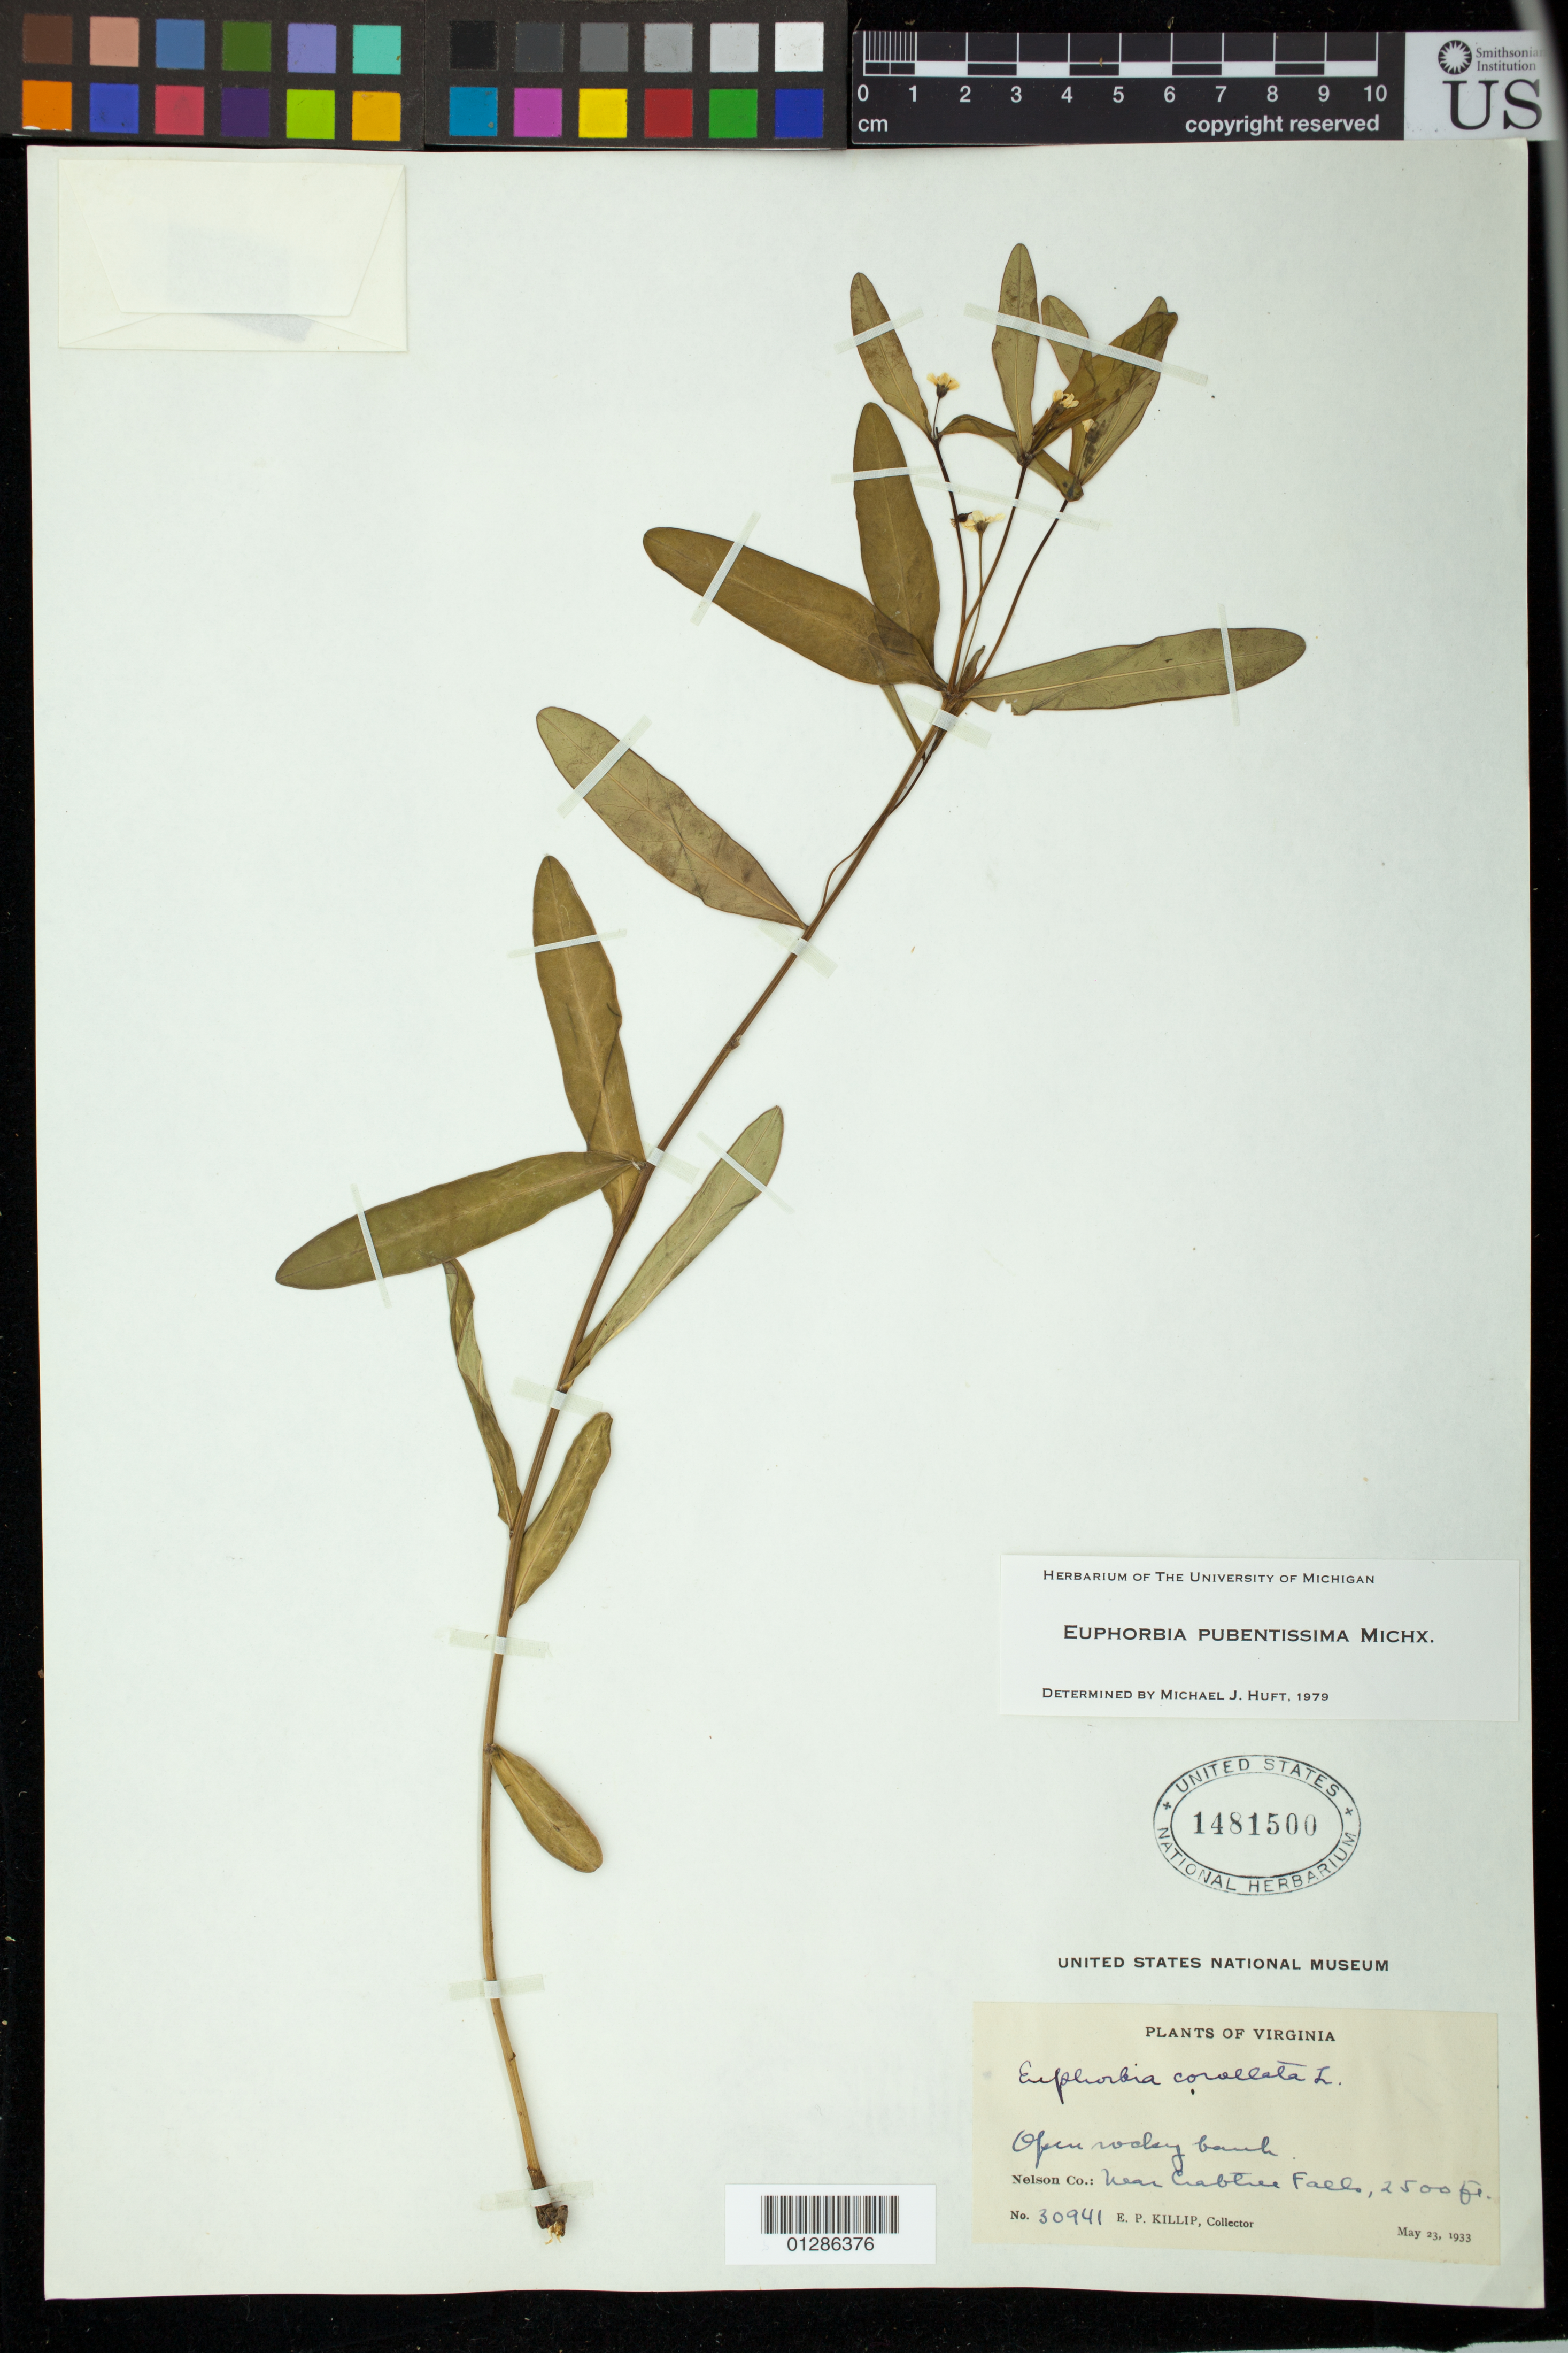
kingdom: Plantae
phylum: Tracheophyta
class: Magnoliopsida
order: Malpighiales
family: Euphorbiaceae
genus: Euphorbia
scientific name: Euphorbia pubentissima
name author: Michx.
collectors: E. P. Killip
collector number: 30941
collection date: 1933-05-23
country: United States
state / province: Virginia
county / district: Nelson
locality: Open rocky bank. Near Crabtree Falls.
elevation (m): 762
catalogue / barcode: US 1481500